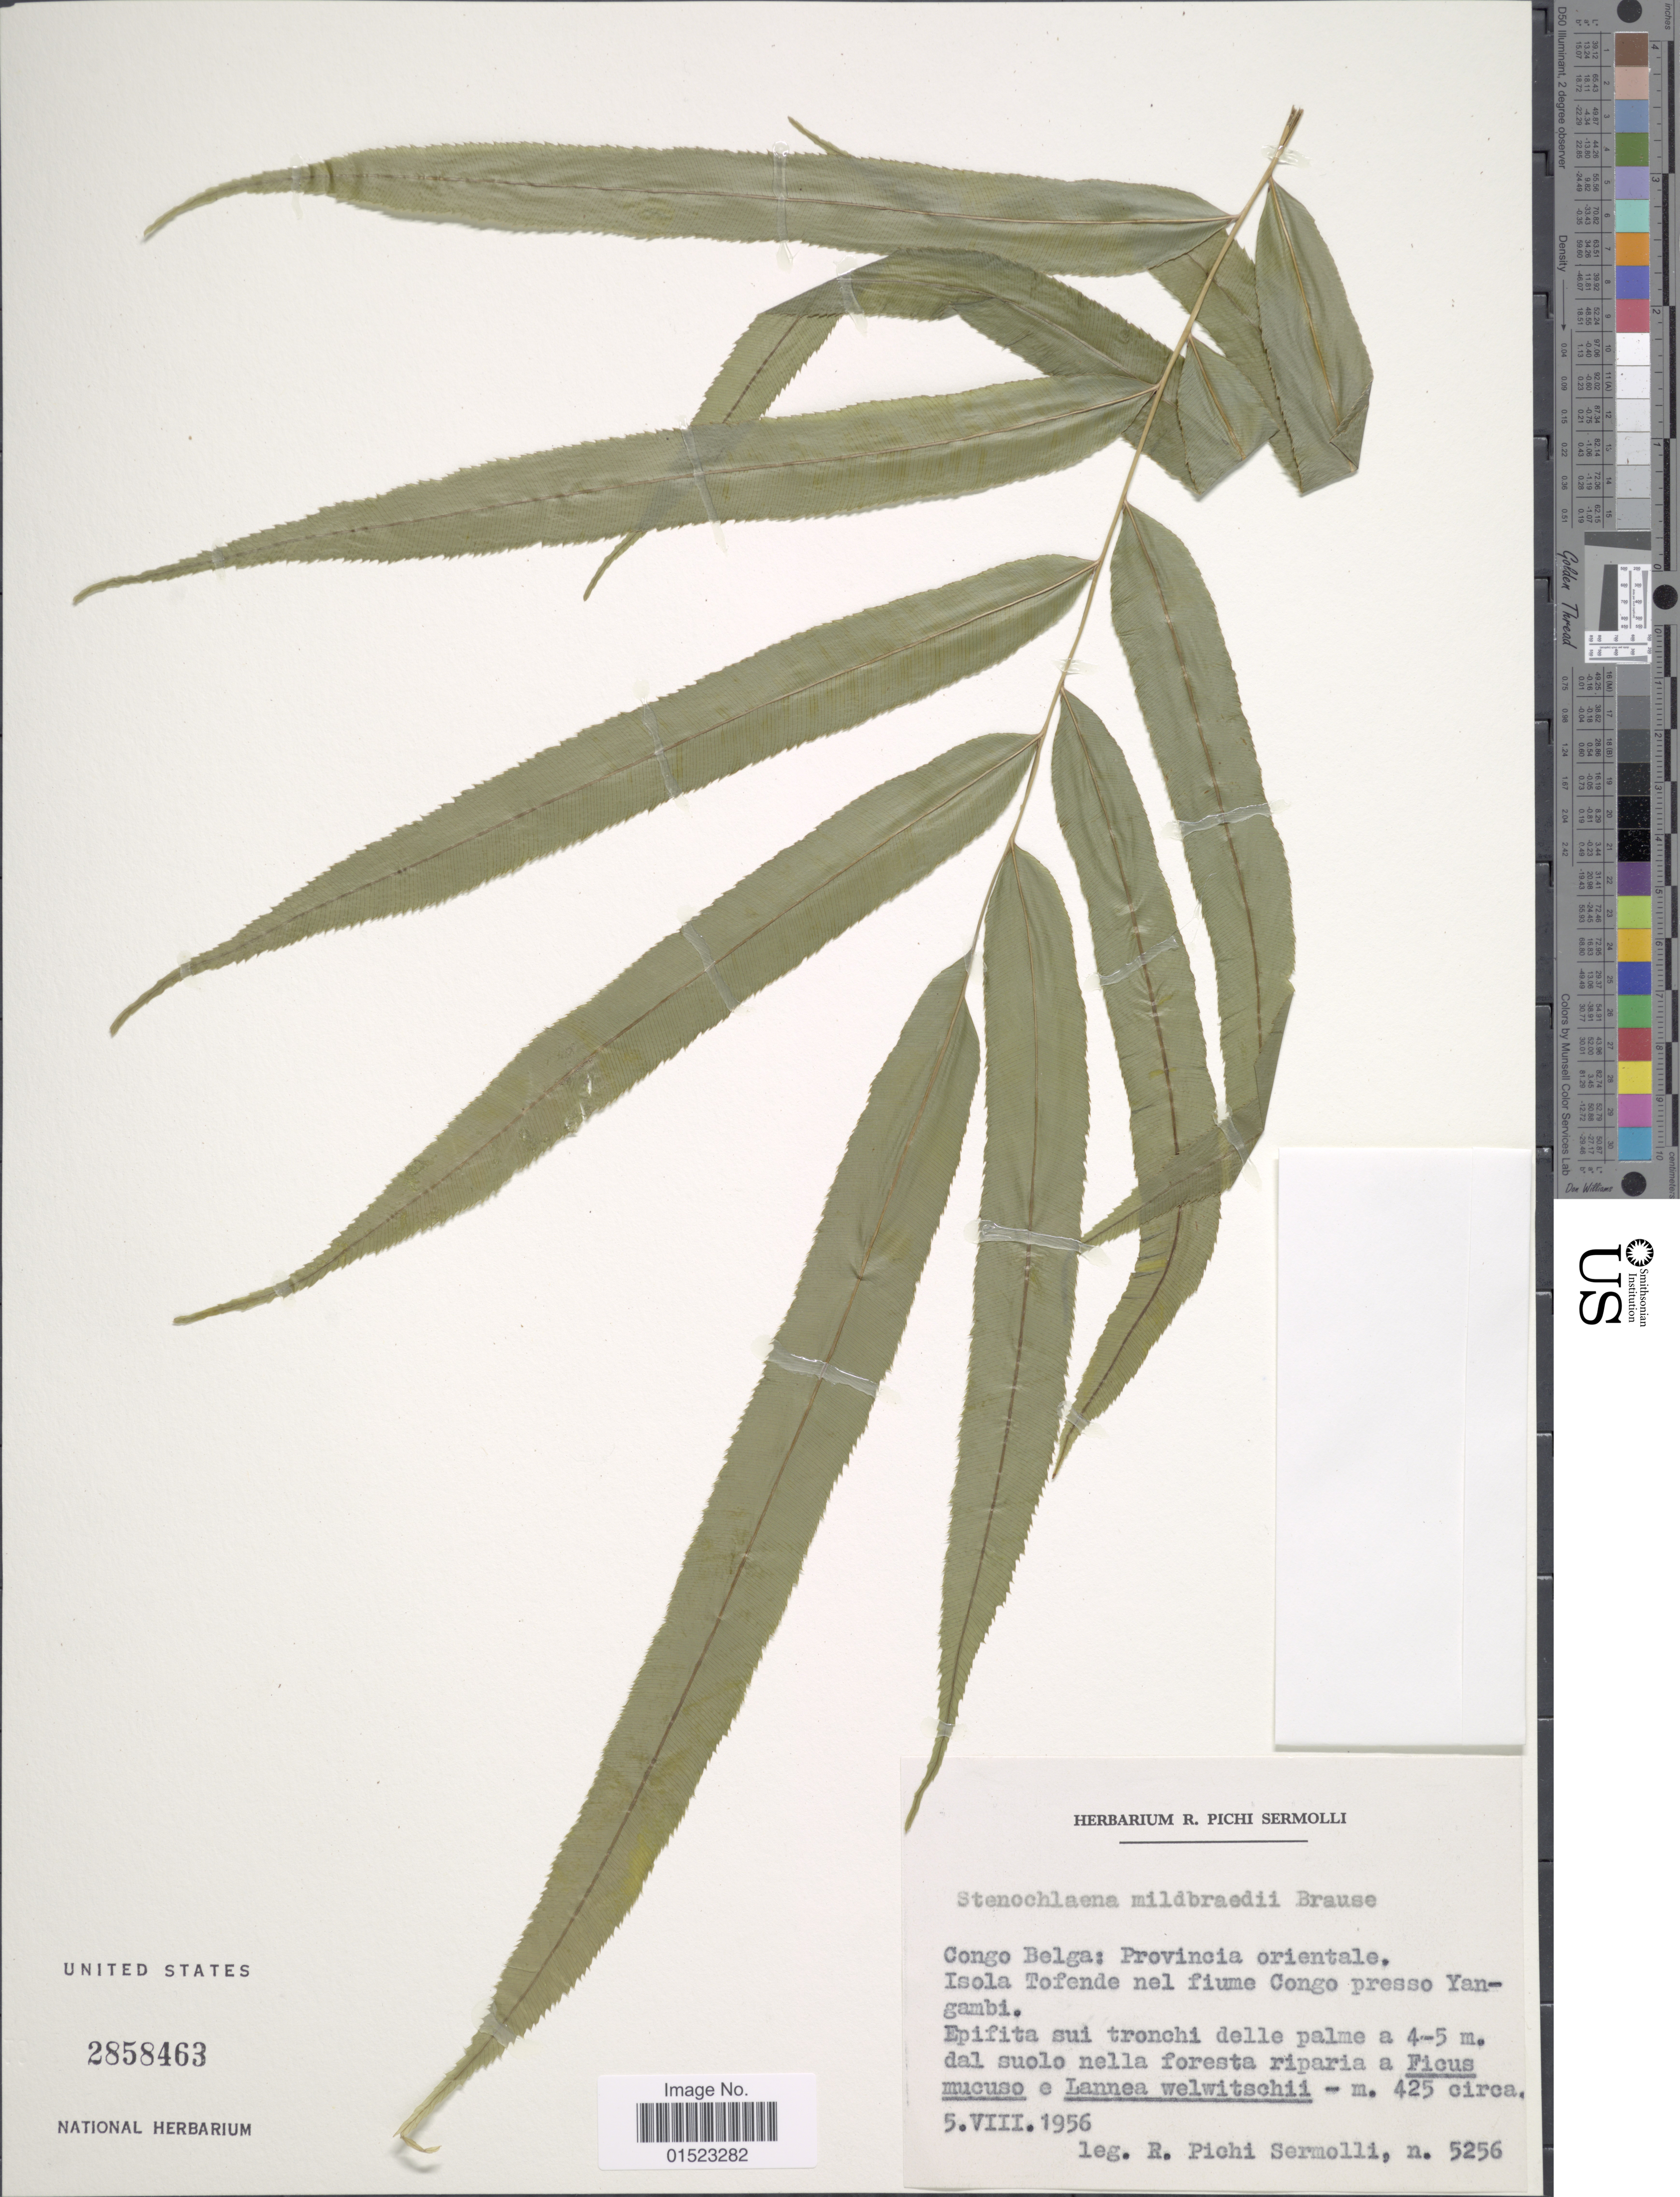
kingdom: Plantae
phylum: Tracheophyta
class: Polypodiopsida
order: Polypodiales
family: Blechnaceae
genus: Stenochlaena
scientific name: Stenochlaena mildbraedii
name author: Brause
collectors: R. E. Pichi-Sermolli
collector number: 5256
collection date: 1956-08-05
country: Congo, Democratic Republic of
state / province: Tshopo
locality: Congo Belga, Isola Tofende nel fiume Congo Presso Yangambi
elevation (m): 425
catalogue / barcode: US 2858463